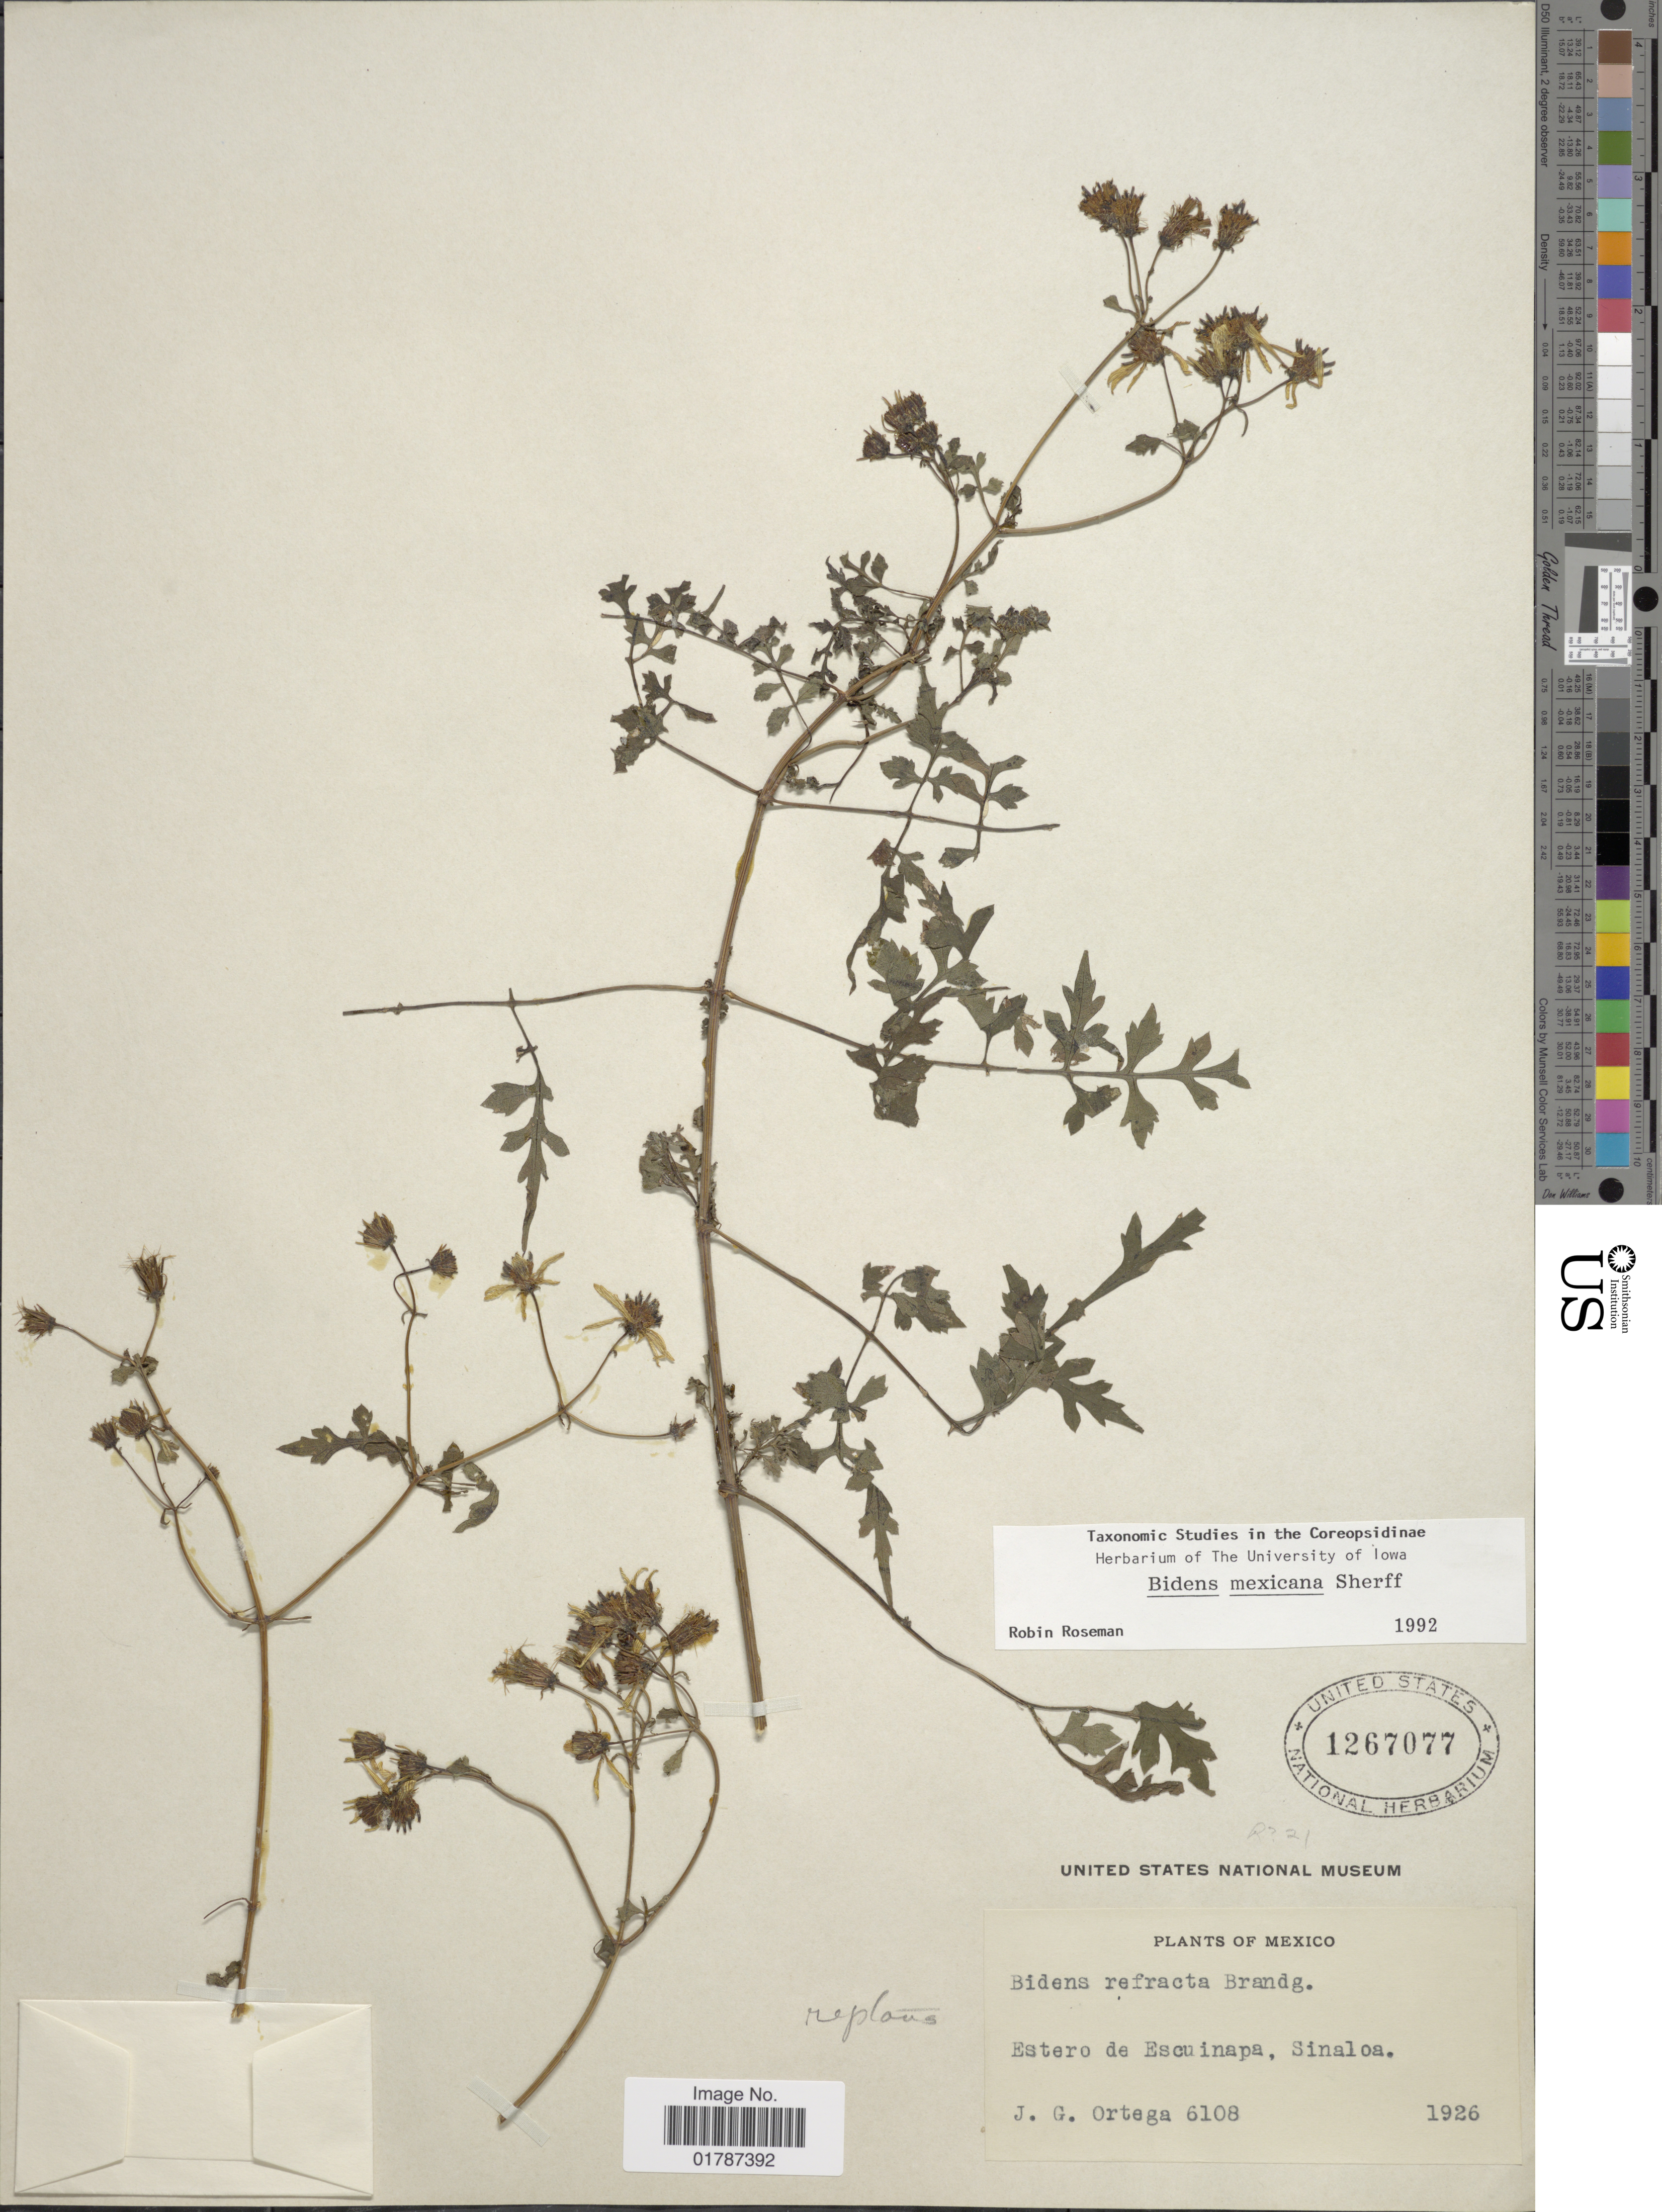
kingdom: Plantae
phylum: Tracheophyta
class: Magnoliopsida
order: Asterales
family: Asteraceae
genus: Bidens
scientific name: Bidens mexicana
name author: Sherff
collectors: J. Ortega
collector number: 6108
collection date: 1926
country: Mexico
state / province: Sinaloa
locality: Estero de Escuinapa, Sinaloa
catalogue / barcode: US 1267077